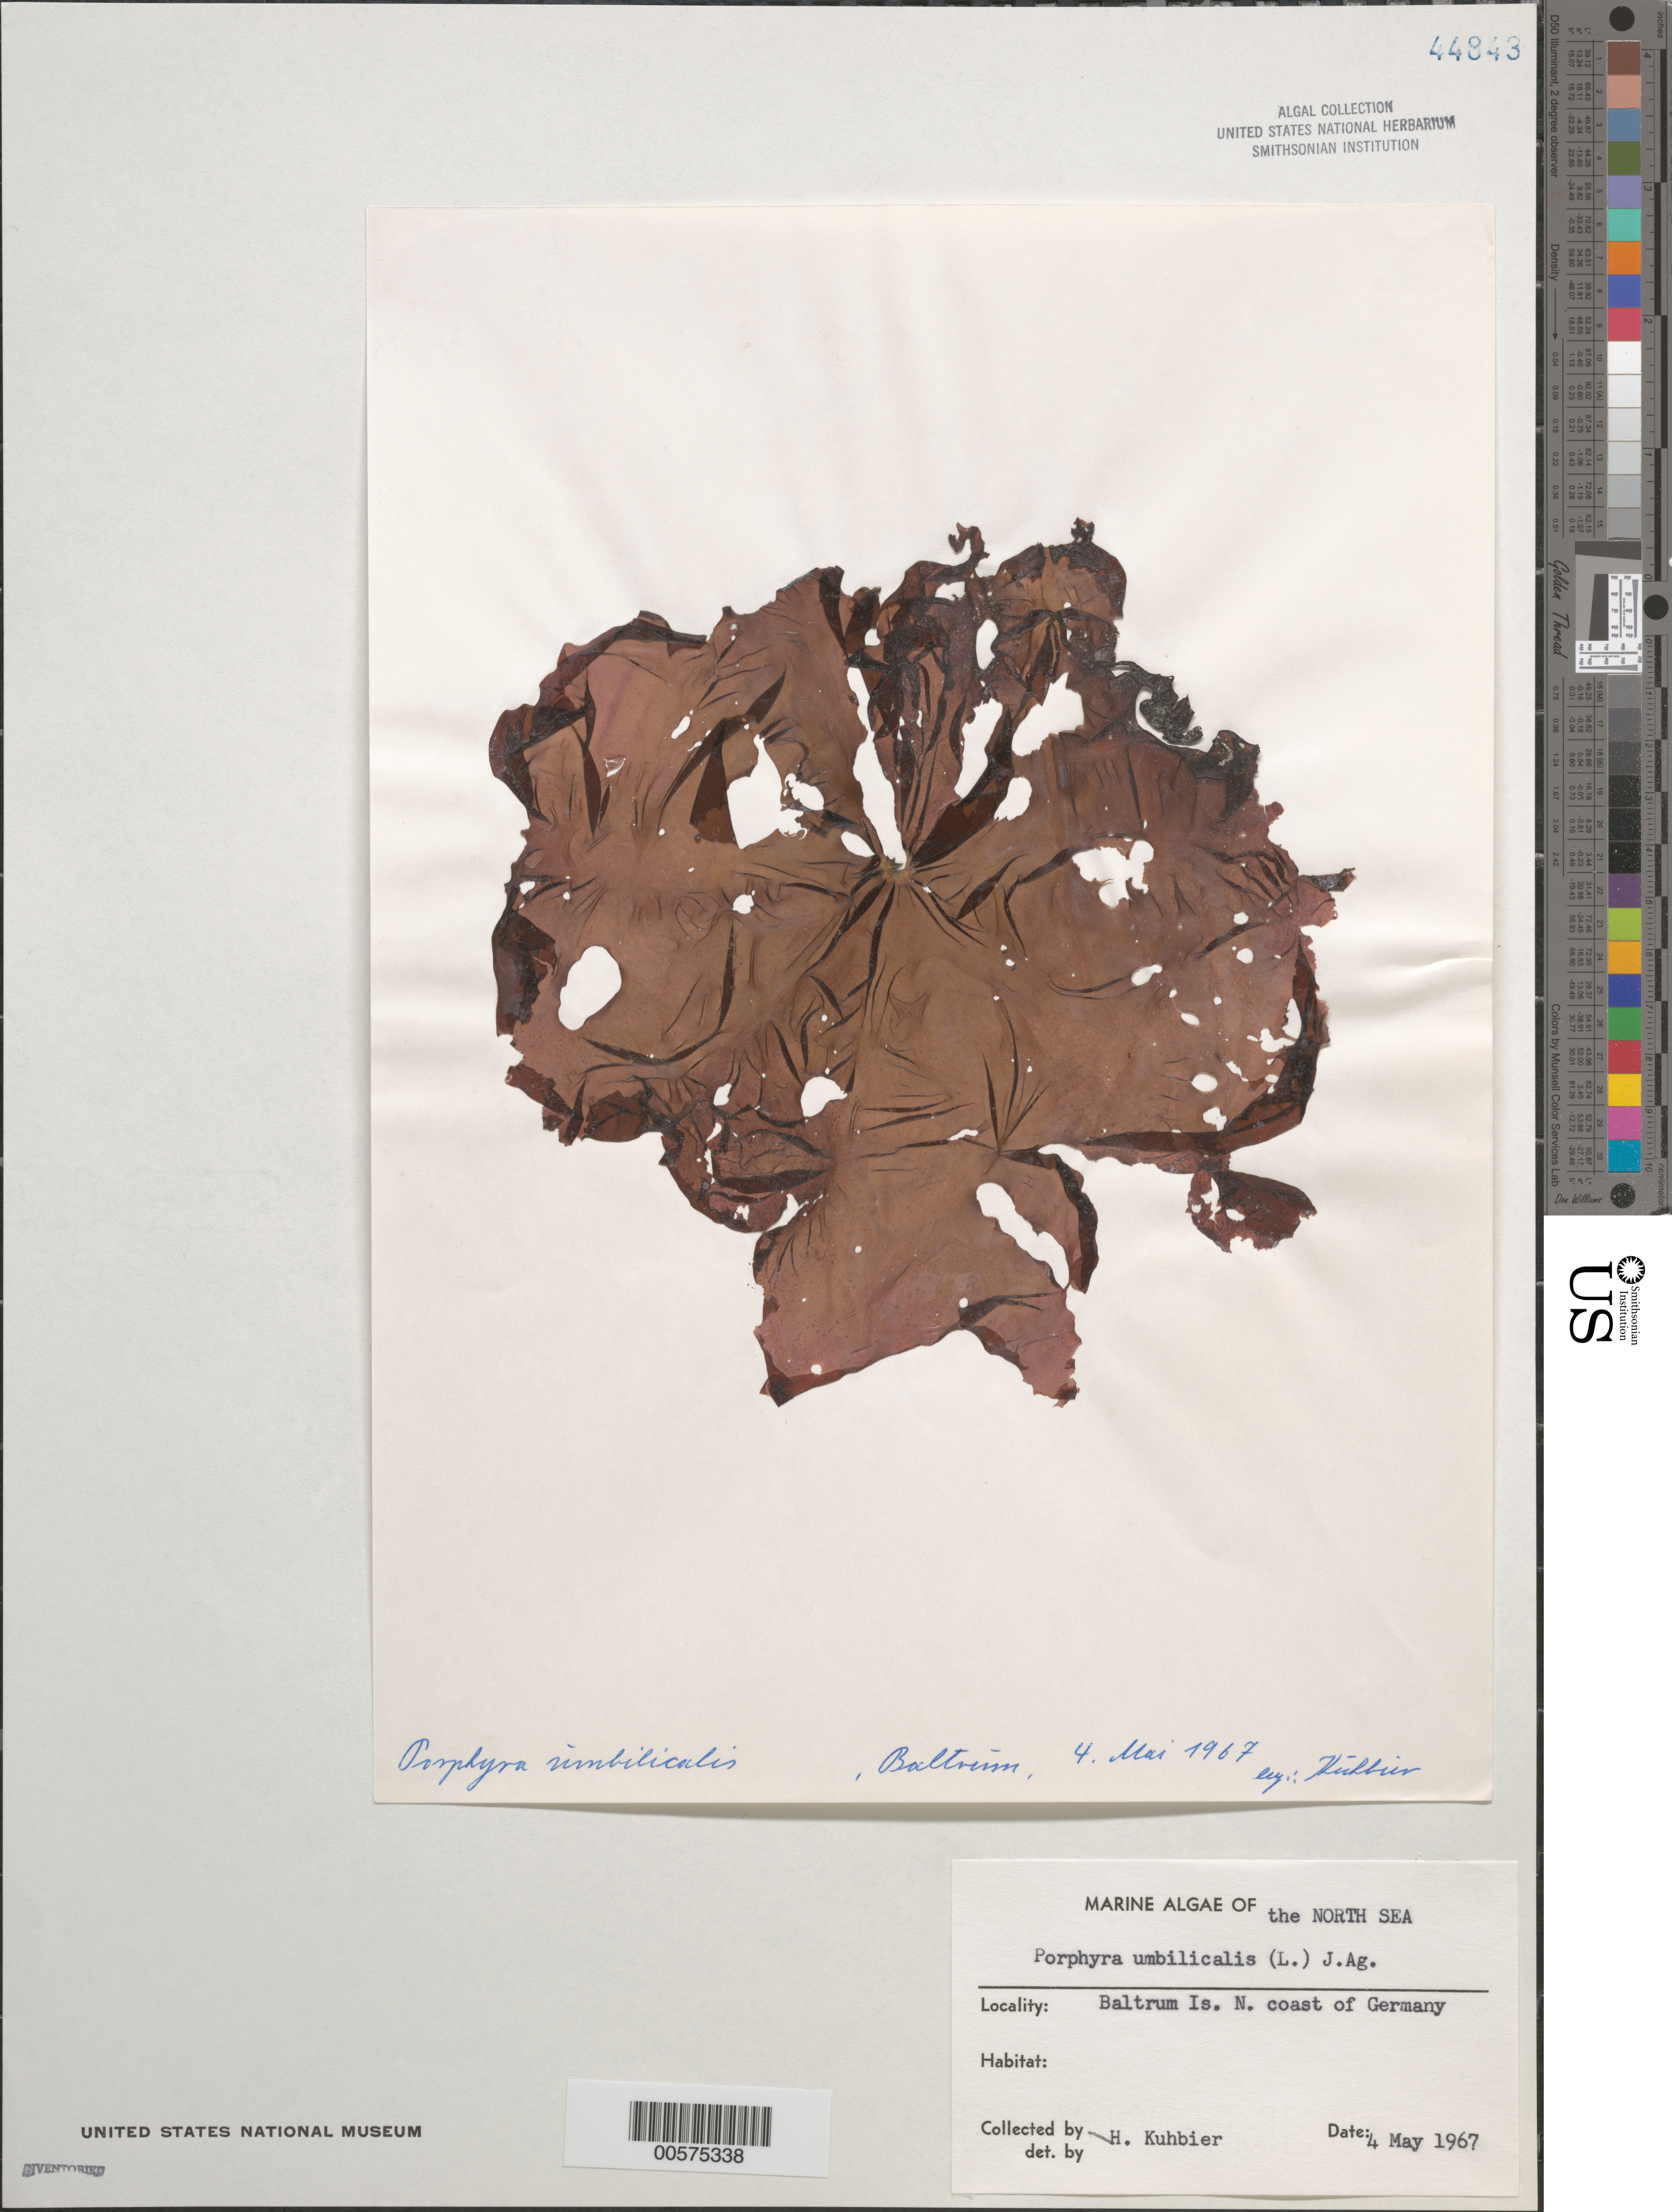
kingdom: Plantae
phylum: Rhodophyta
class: Bangiophyceae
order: Bangiales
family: Bangiaceae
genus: Porphyra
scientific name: Porphyra umbilicalis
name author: Kütz.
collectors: H. Kuhbier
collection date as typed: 04 May 1967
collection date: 1967-05-04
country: Germany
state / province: Niedersachsen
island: Baltrum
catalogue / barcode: US 44843